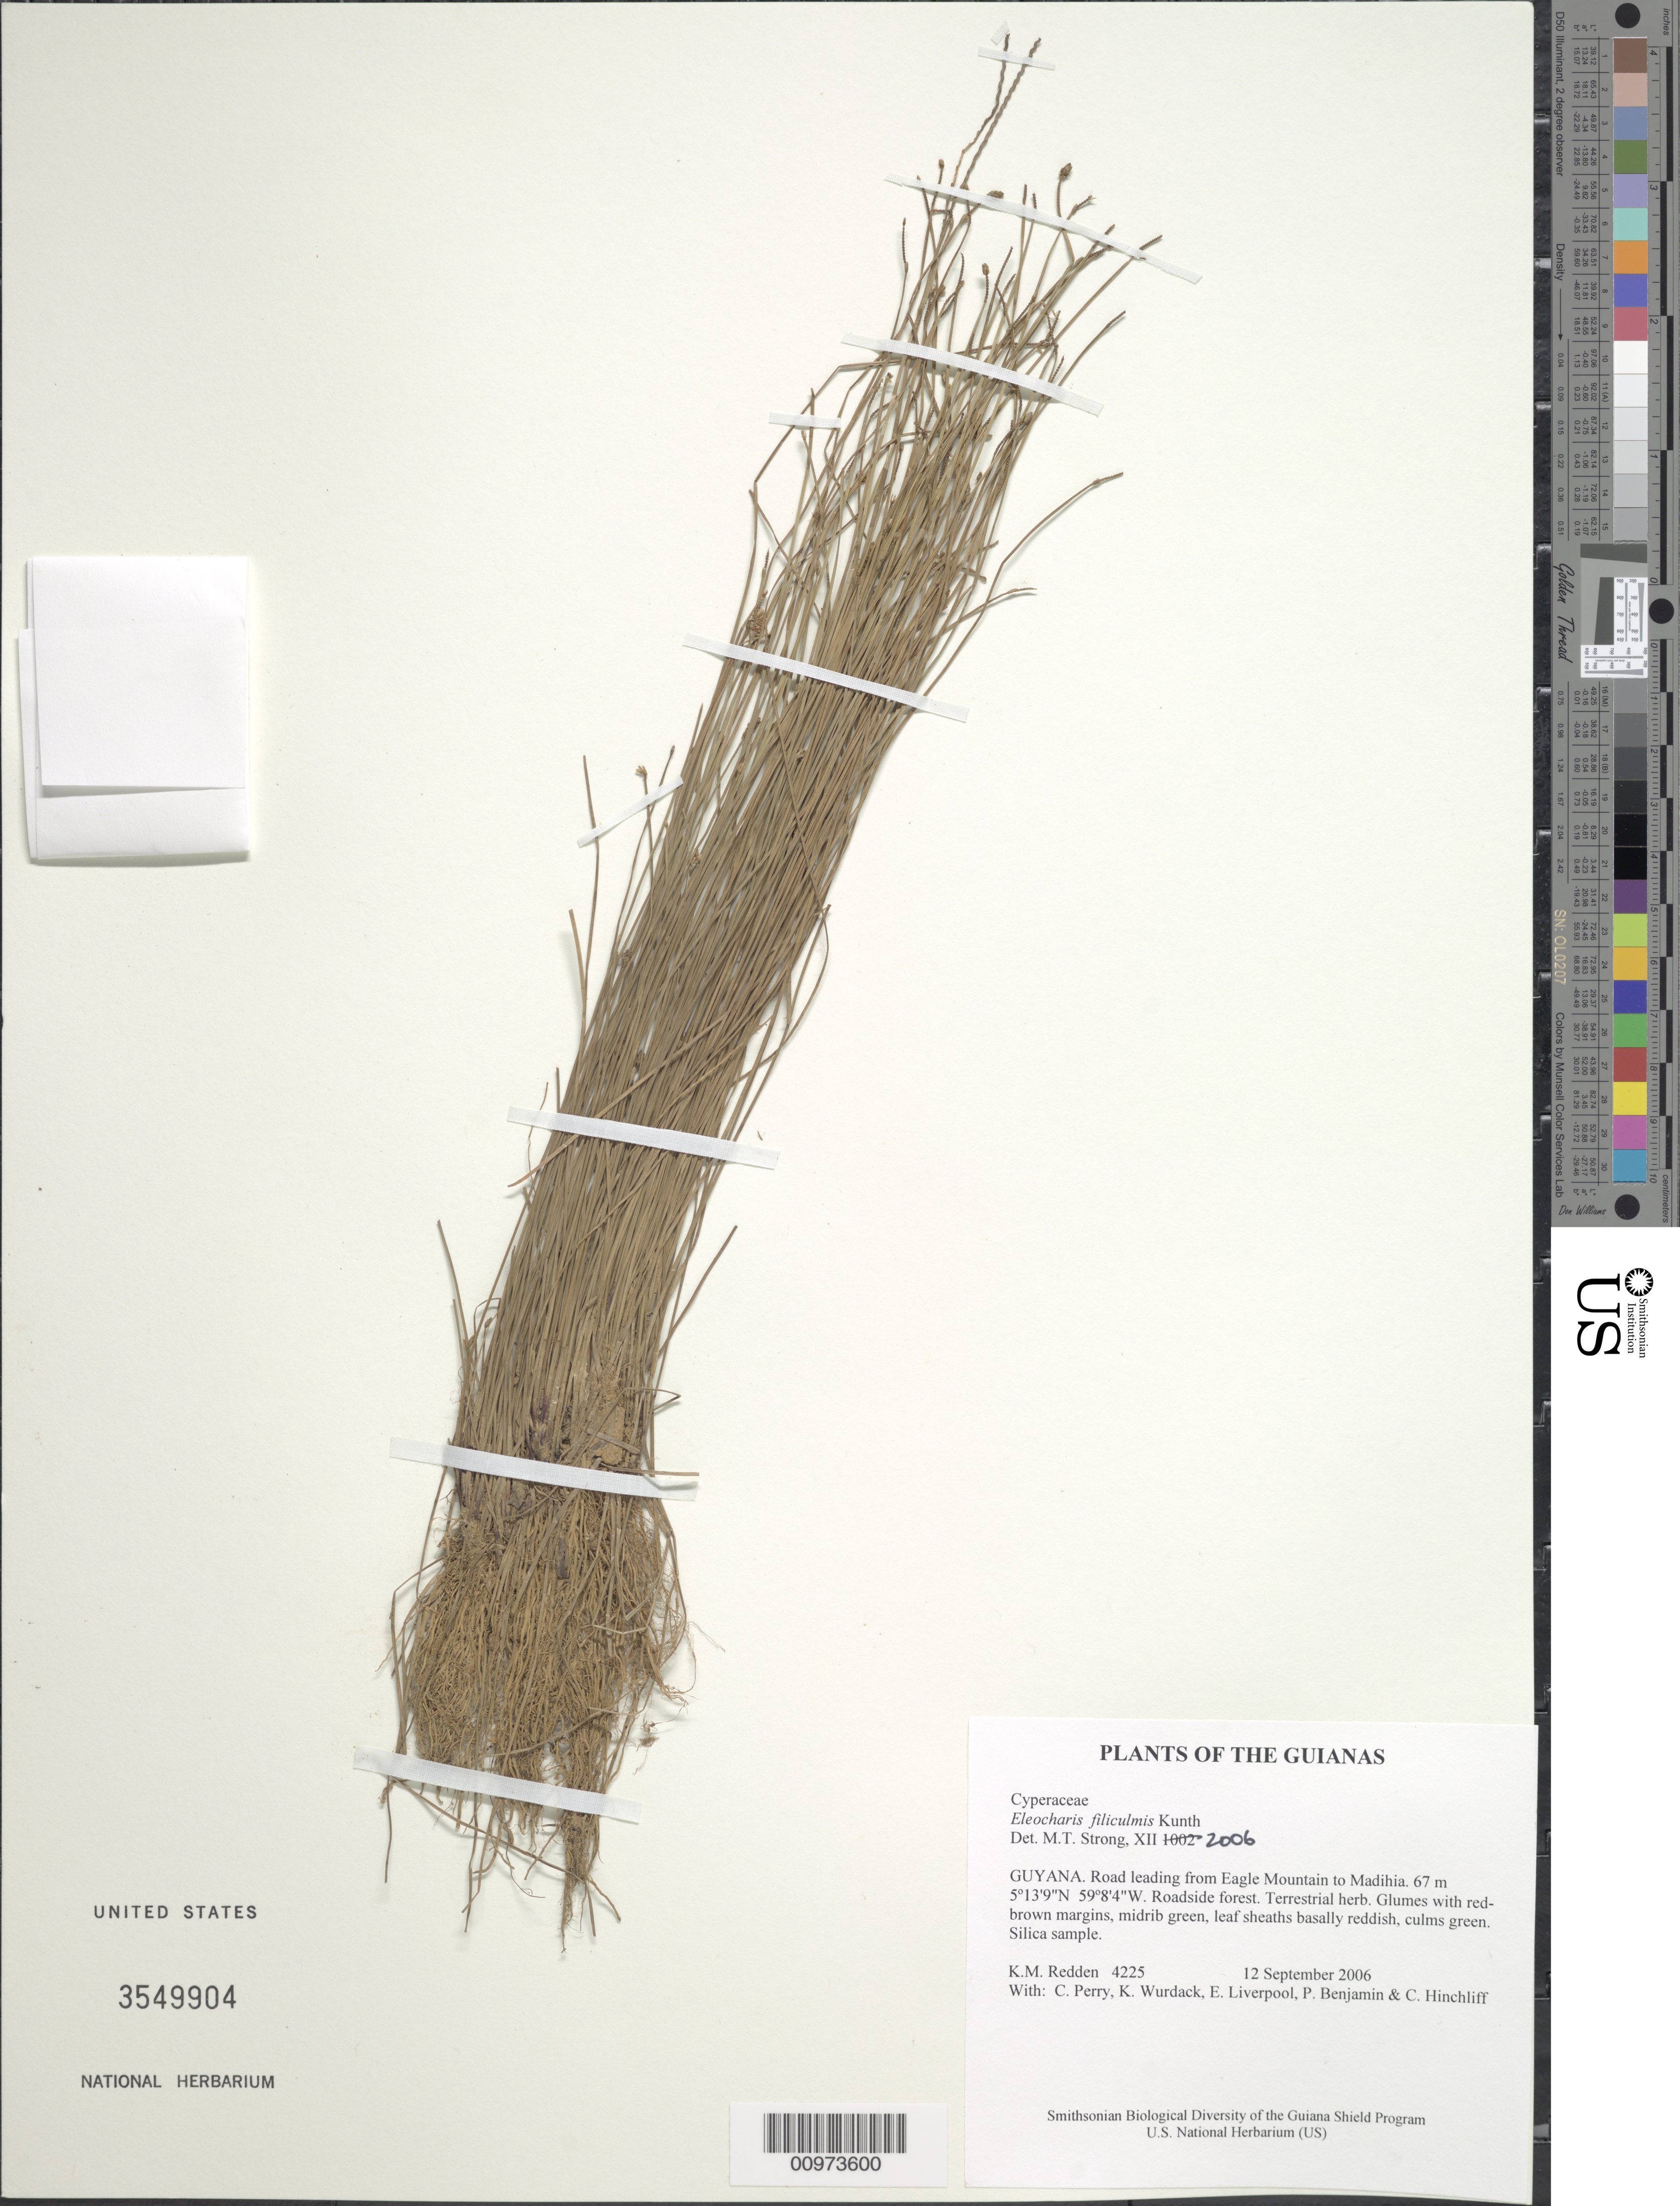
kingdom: Plantae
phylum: Tracheophyta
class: Liliopsida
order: Poales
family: Cyperaceae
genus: Eleocharis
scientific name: Eleocharis filiculmis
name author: Kunth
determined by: Strong, M. T., (US), Smithsonian Institution - National Museum of Natural History (UNITED STATES)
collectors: K. M. Redden, C. Perry, K. Wurdack, E. Liverpool, P. Benjamin & C. E. Hinchliff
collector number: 4225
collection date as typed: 12 September 2006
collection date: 2006-09-12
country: Guyana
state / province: Potaro-Siparuni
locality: Road leading from Eagle Mountain to Madihia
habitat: Roadside forest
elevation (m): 67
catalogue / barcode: US 3549904